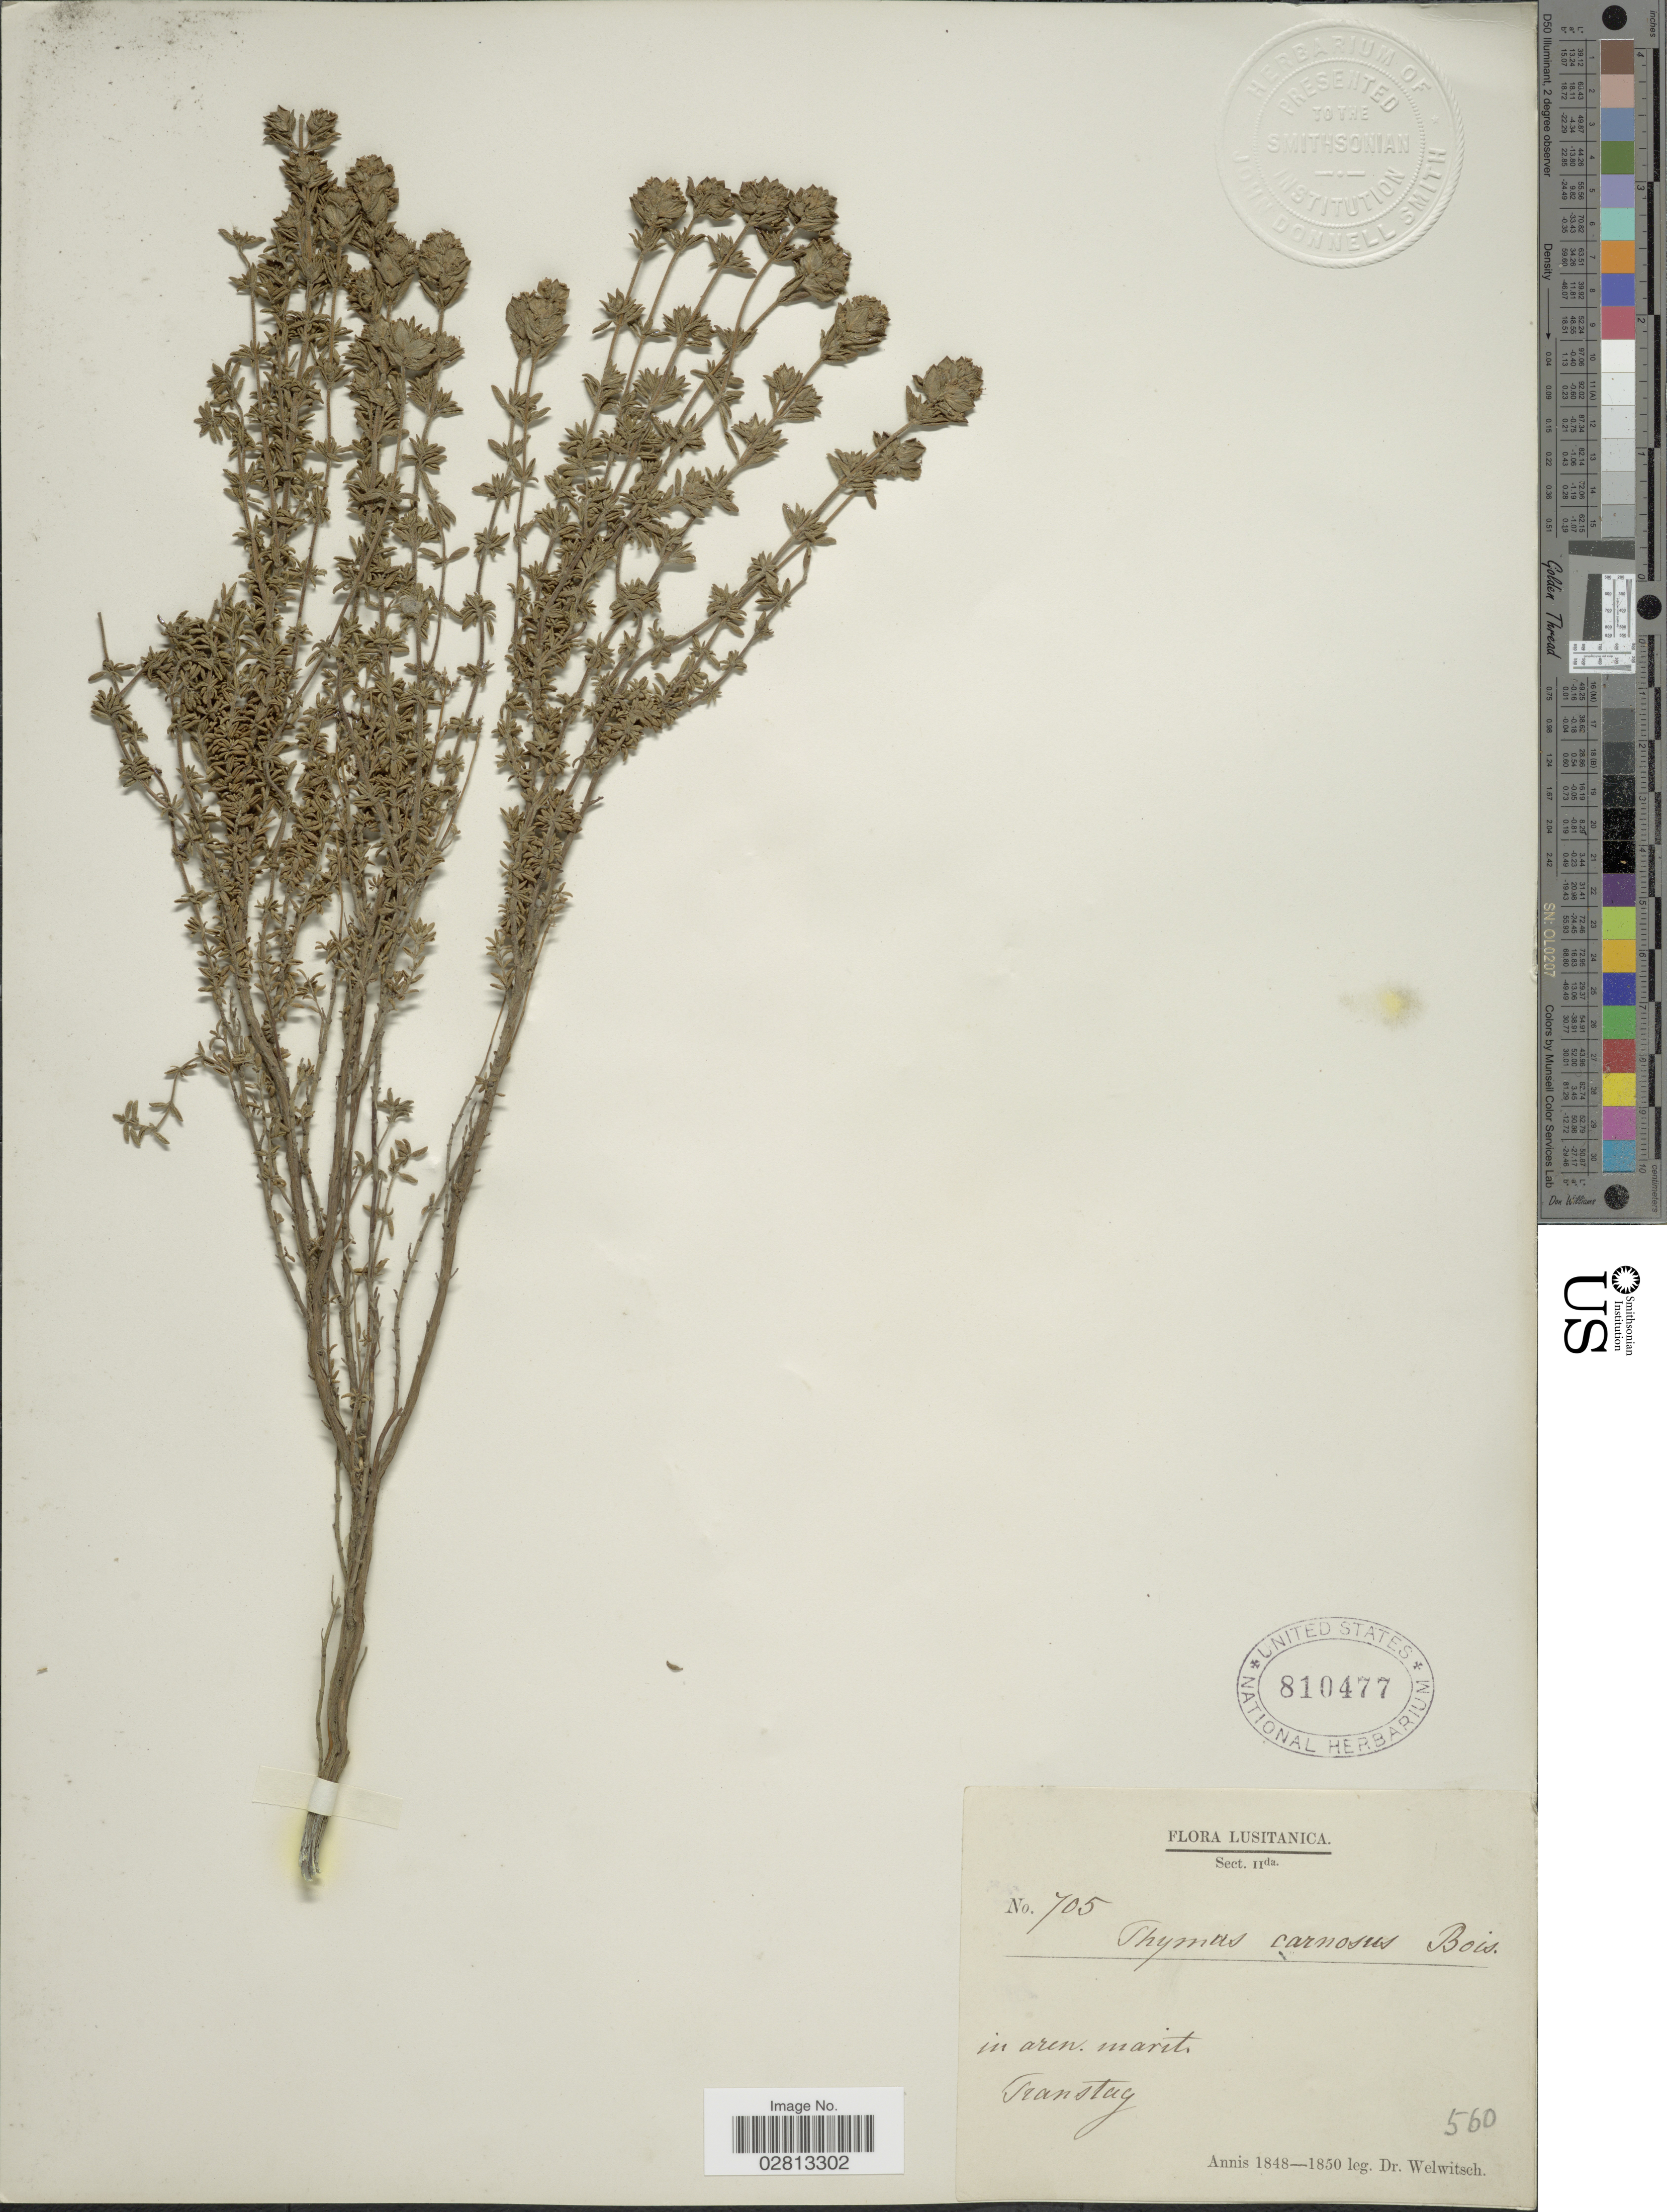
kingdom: Plantae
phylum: Tracheophyta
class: Magnoliopsida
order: Lamiales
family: Lamiaceae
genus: Thymus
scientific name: Thymus carnosus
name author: Boiss.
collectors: -. Welwitsch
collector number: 705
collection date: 1848/1850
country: Portugal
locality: In aren. marit. Transtag.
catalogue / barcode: US 810477